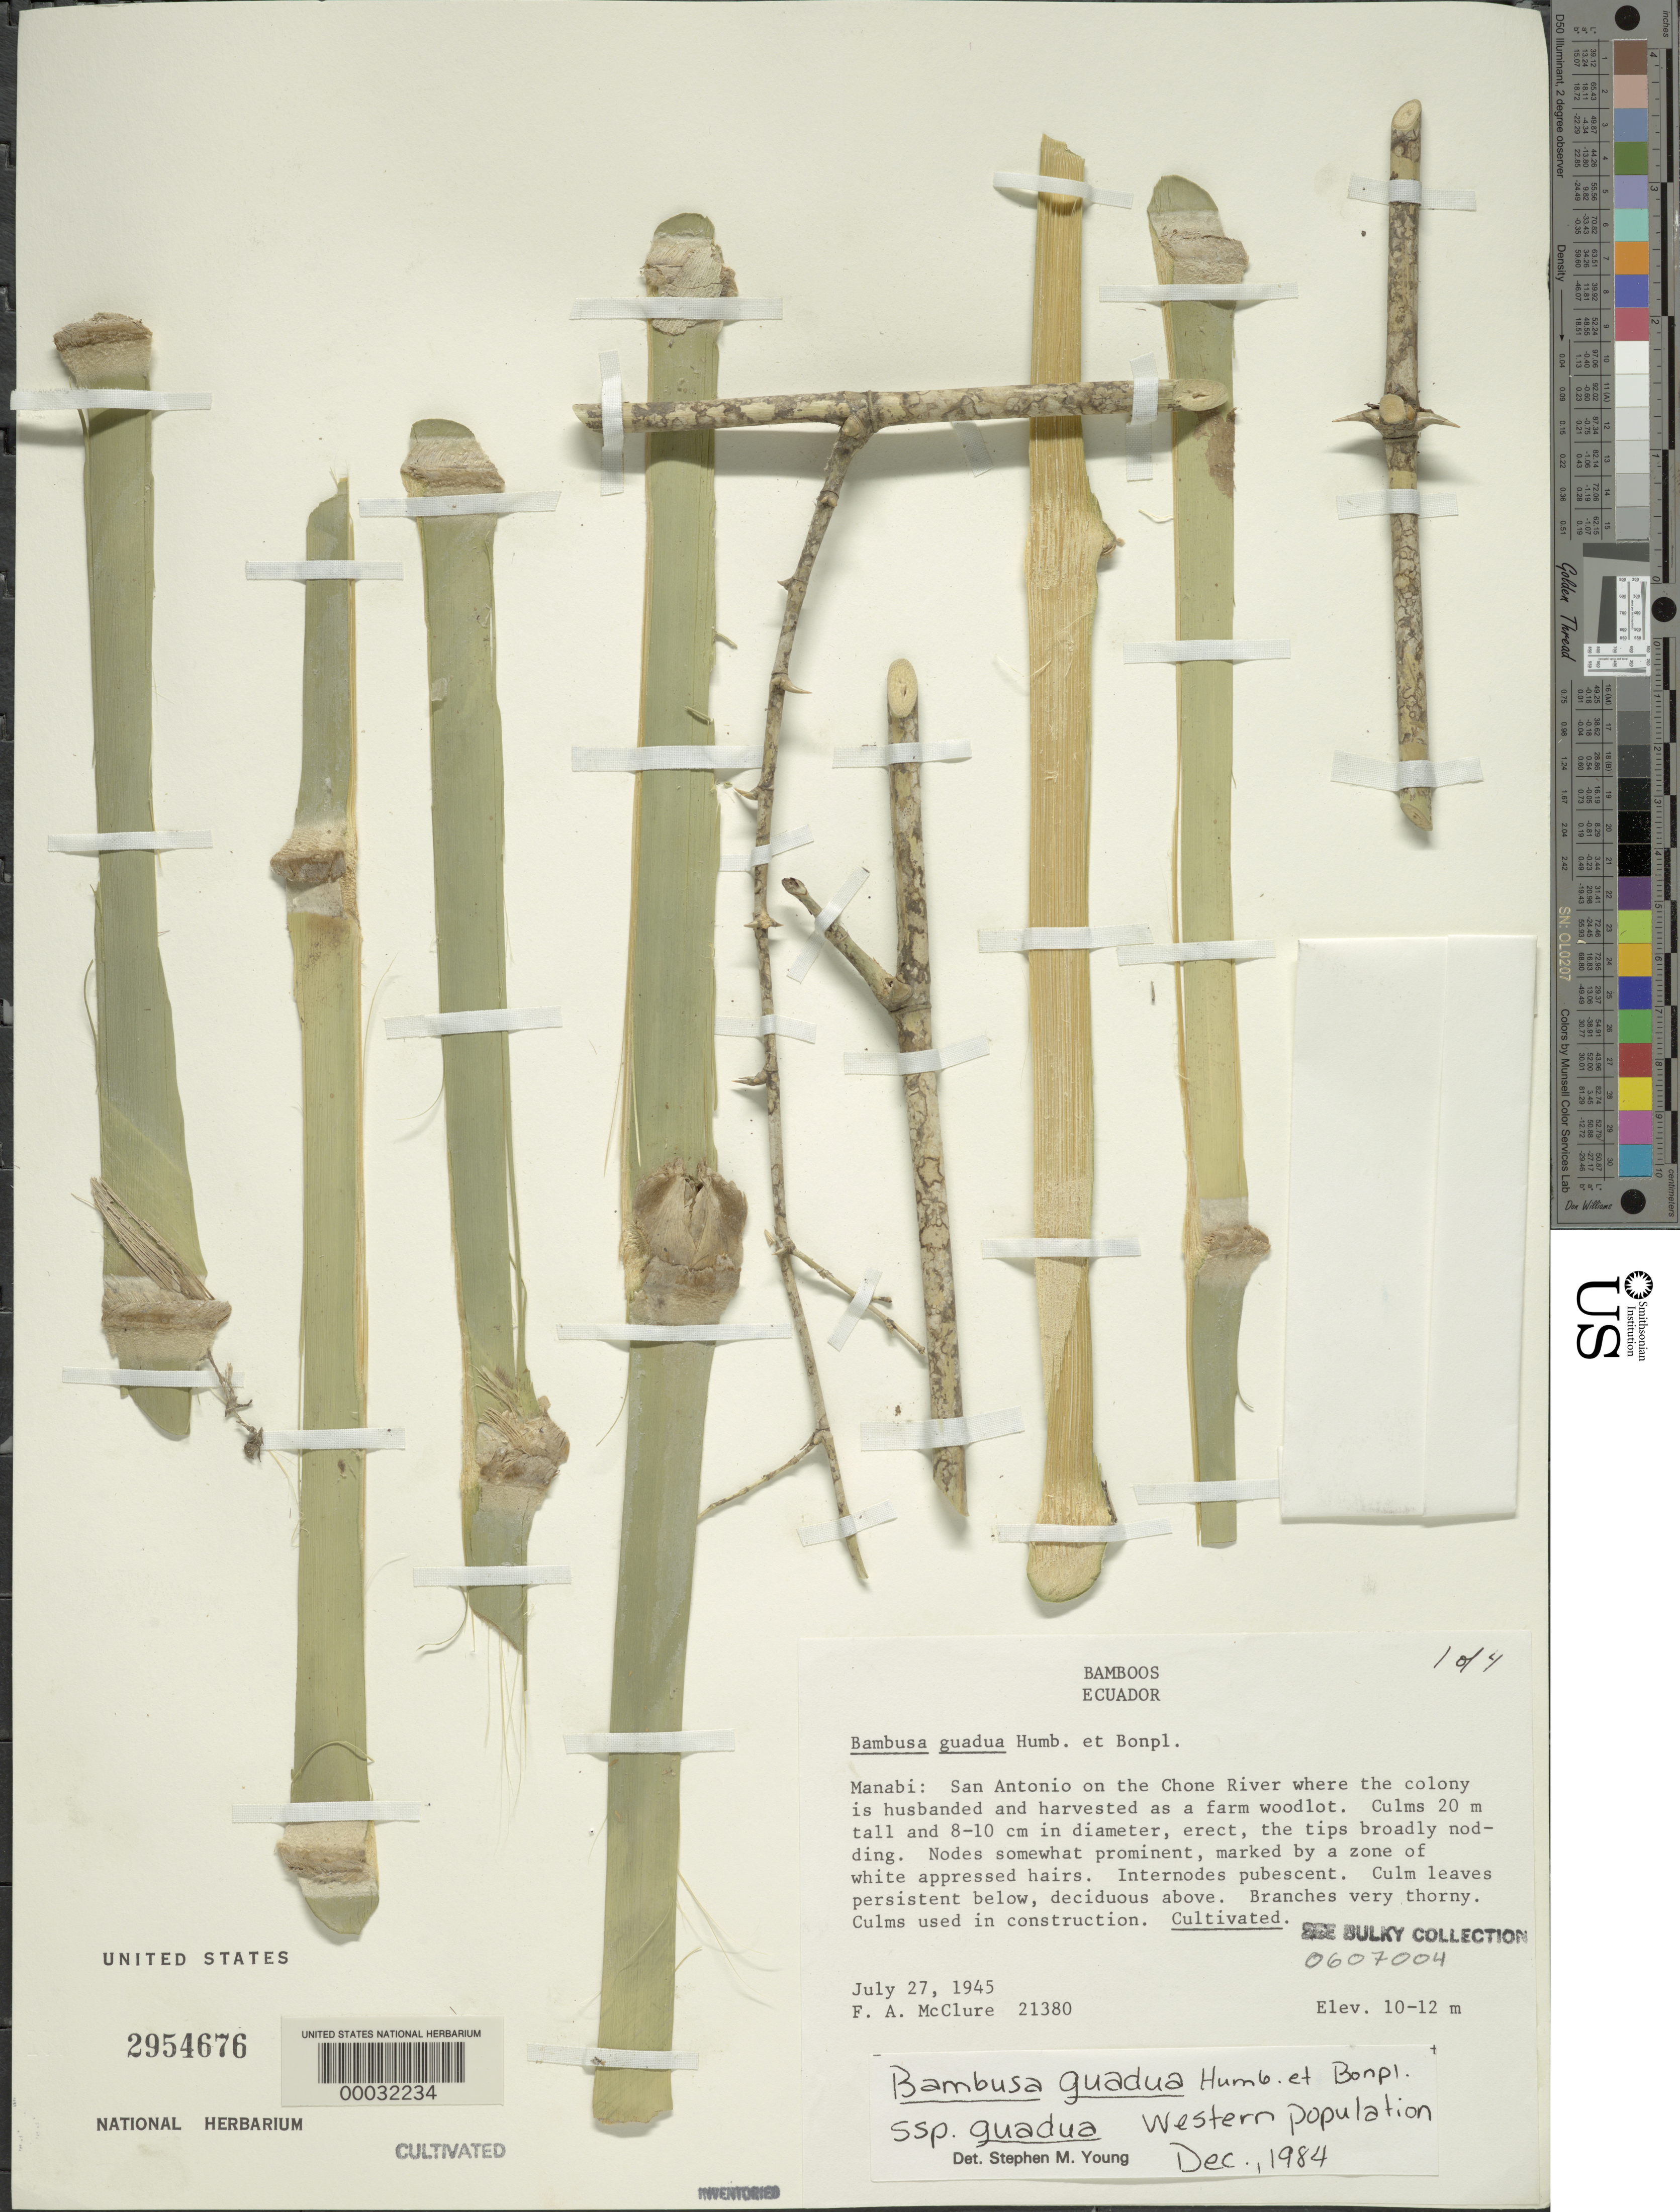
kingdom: Plantae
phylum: Tracheophyta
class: Liliopsida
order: Poales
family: Poaceae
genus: Guadua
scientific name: Guadua angustifolia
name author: Kunth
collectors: F. A. McClure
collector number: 21380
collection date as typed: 27 Jul 1945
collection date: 1945-07-27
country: Ecuador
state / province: Manabí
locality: San Antonio, Chone River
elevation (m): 10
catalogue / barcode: US 2954676